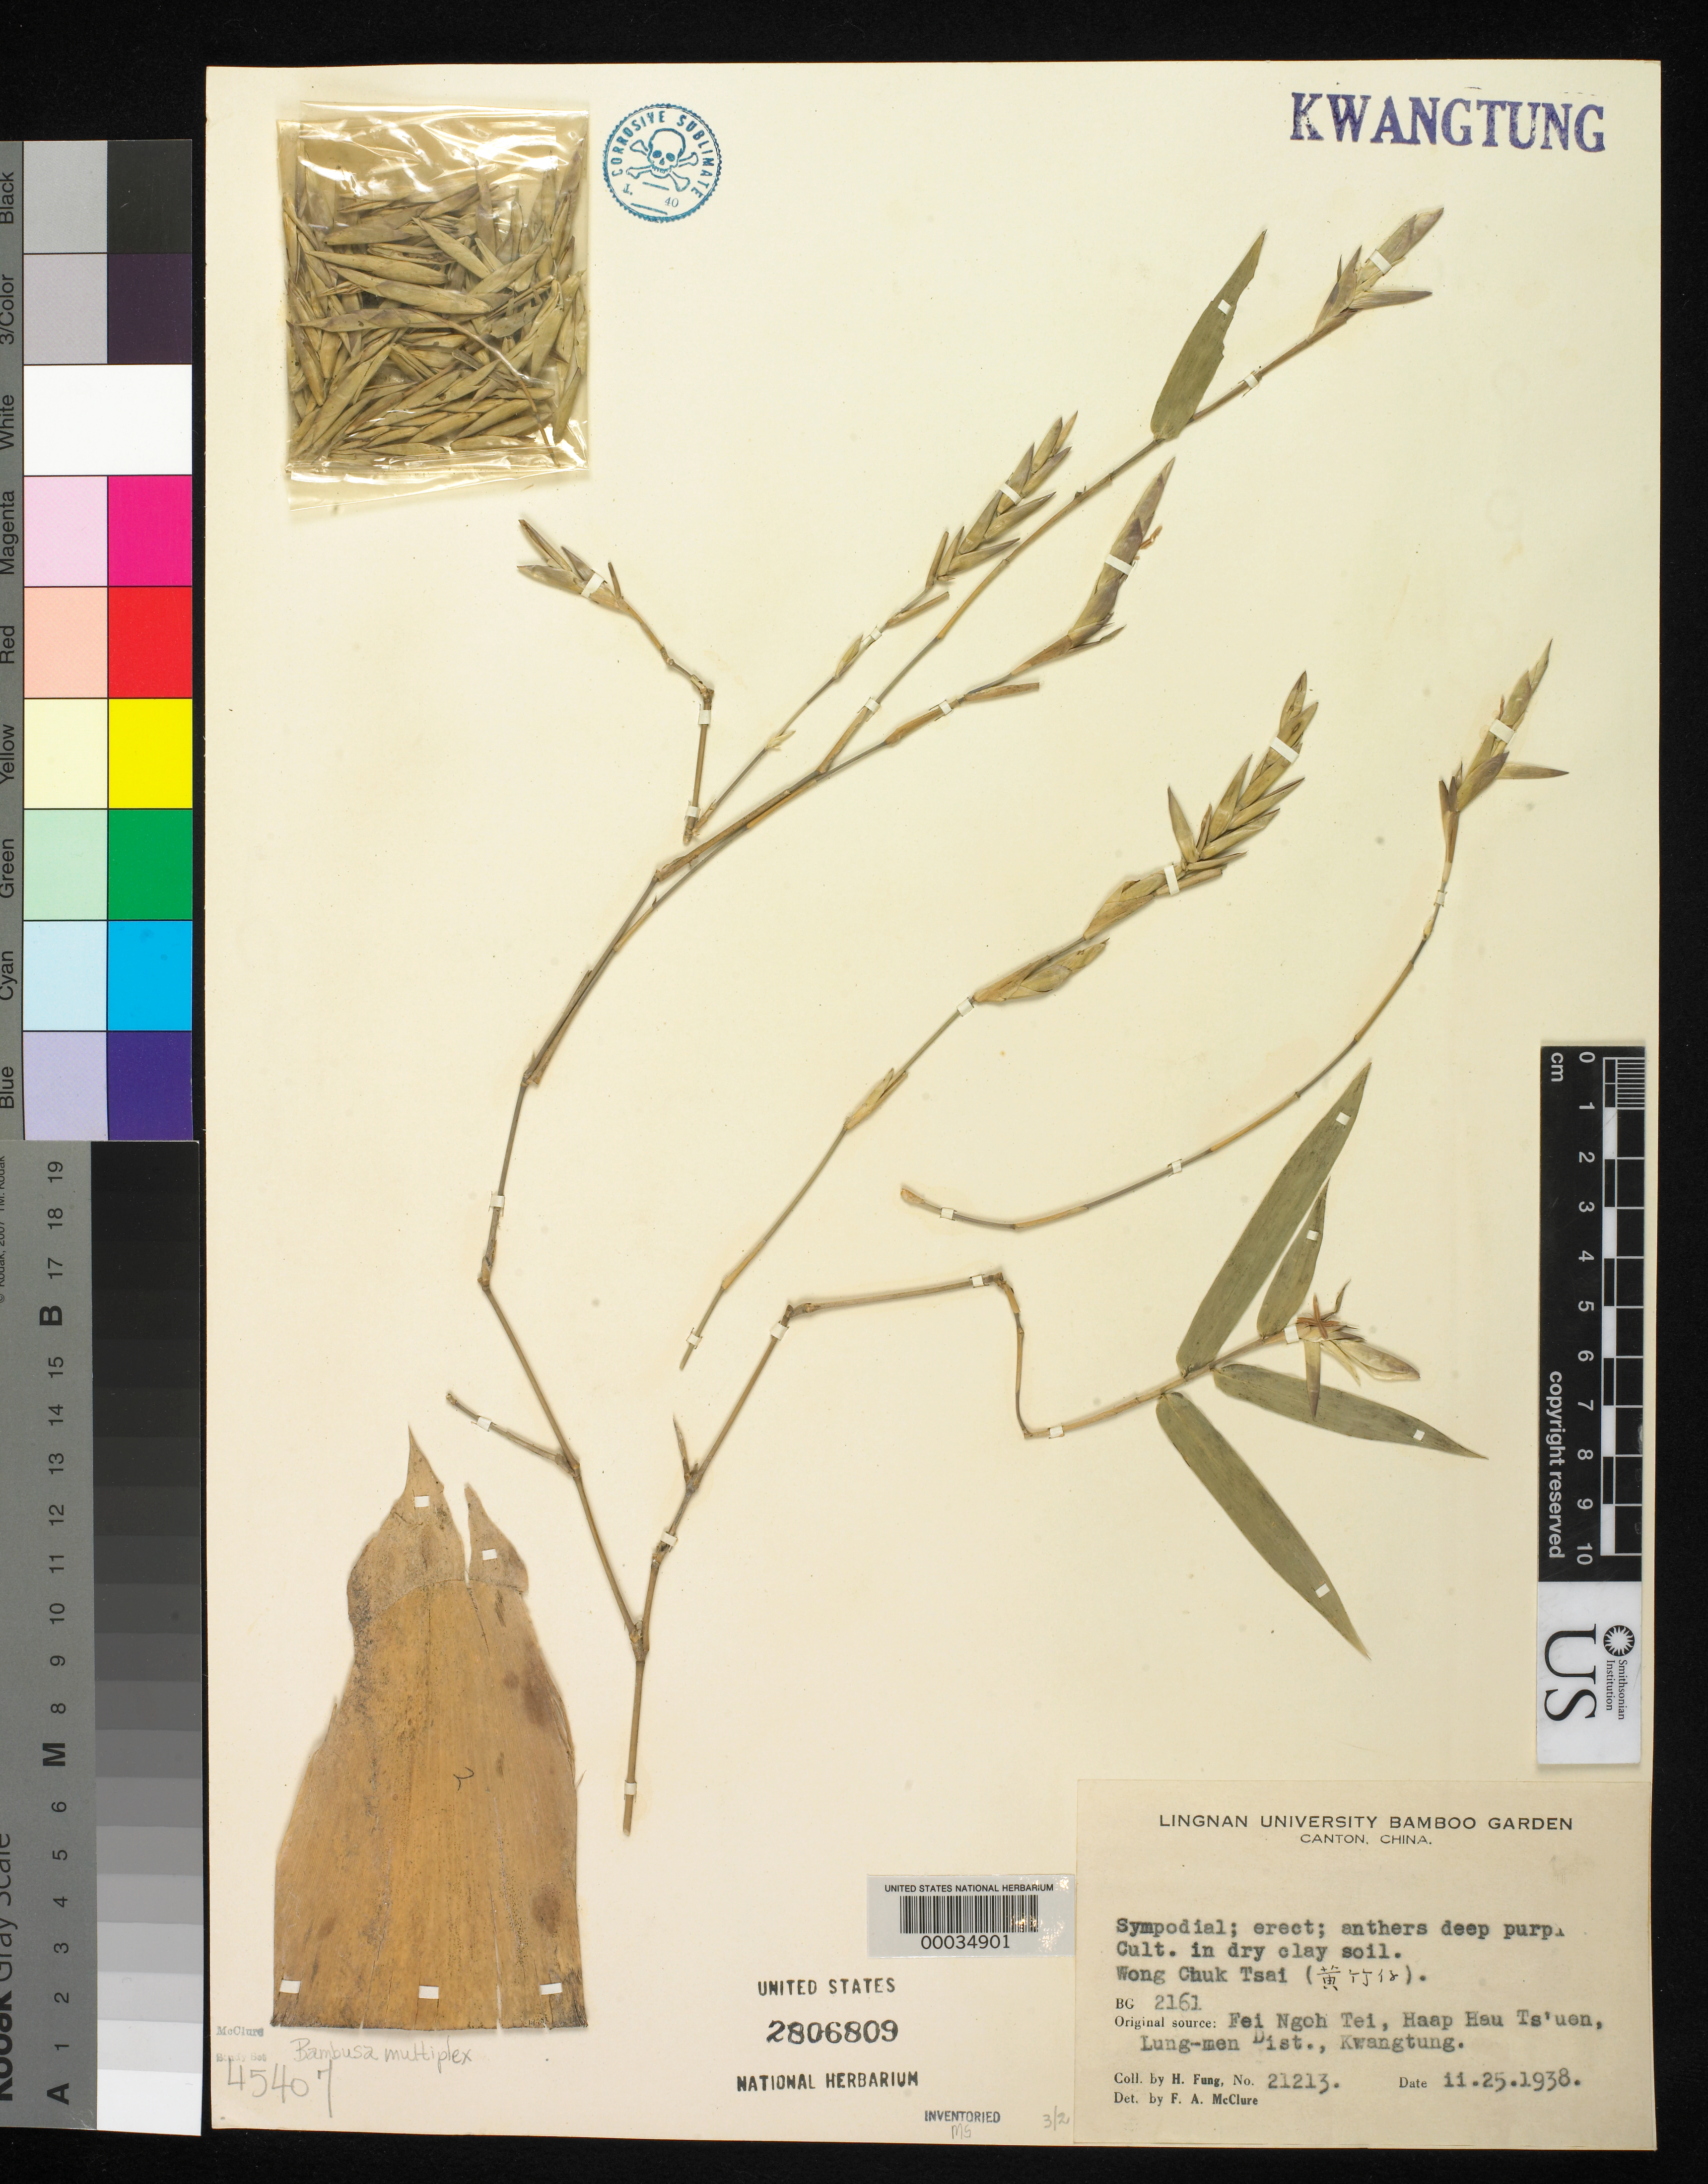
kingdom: Plantae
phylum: Tracheophyta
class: Liliopsida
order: Poales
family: Poaceae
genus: Bambusa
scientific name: Bambusa multiplex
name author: (Lour.) Raeusch. ex Schult. & Schult. f.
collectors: H. L. Fung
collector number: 21213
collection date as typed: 25 Feb 1938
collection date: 1938-02-25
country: China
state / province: Guangdong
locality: Haap hau ts'uen, fei ngon tei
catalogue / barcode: US 2806809